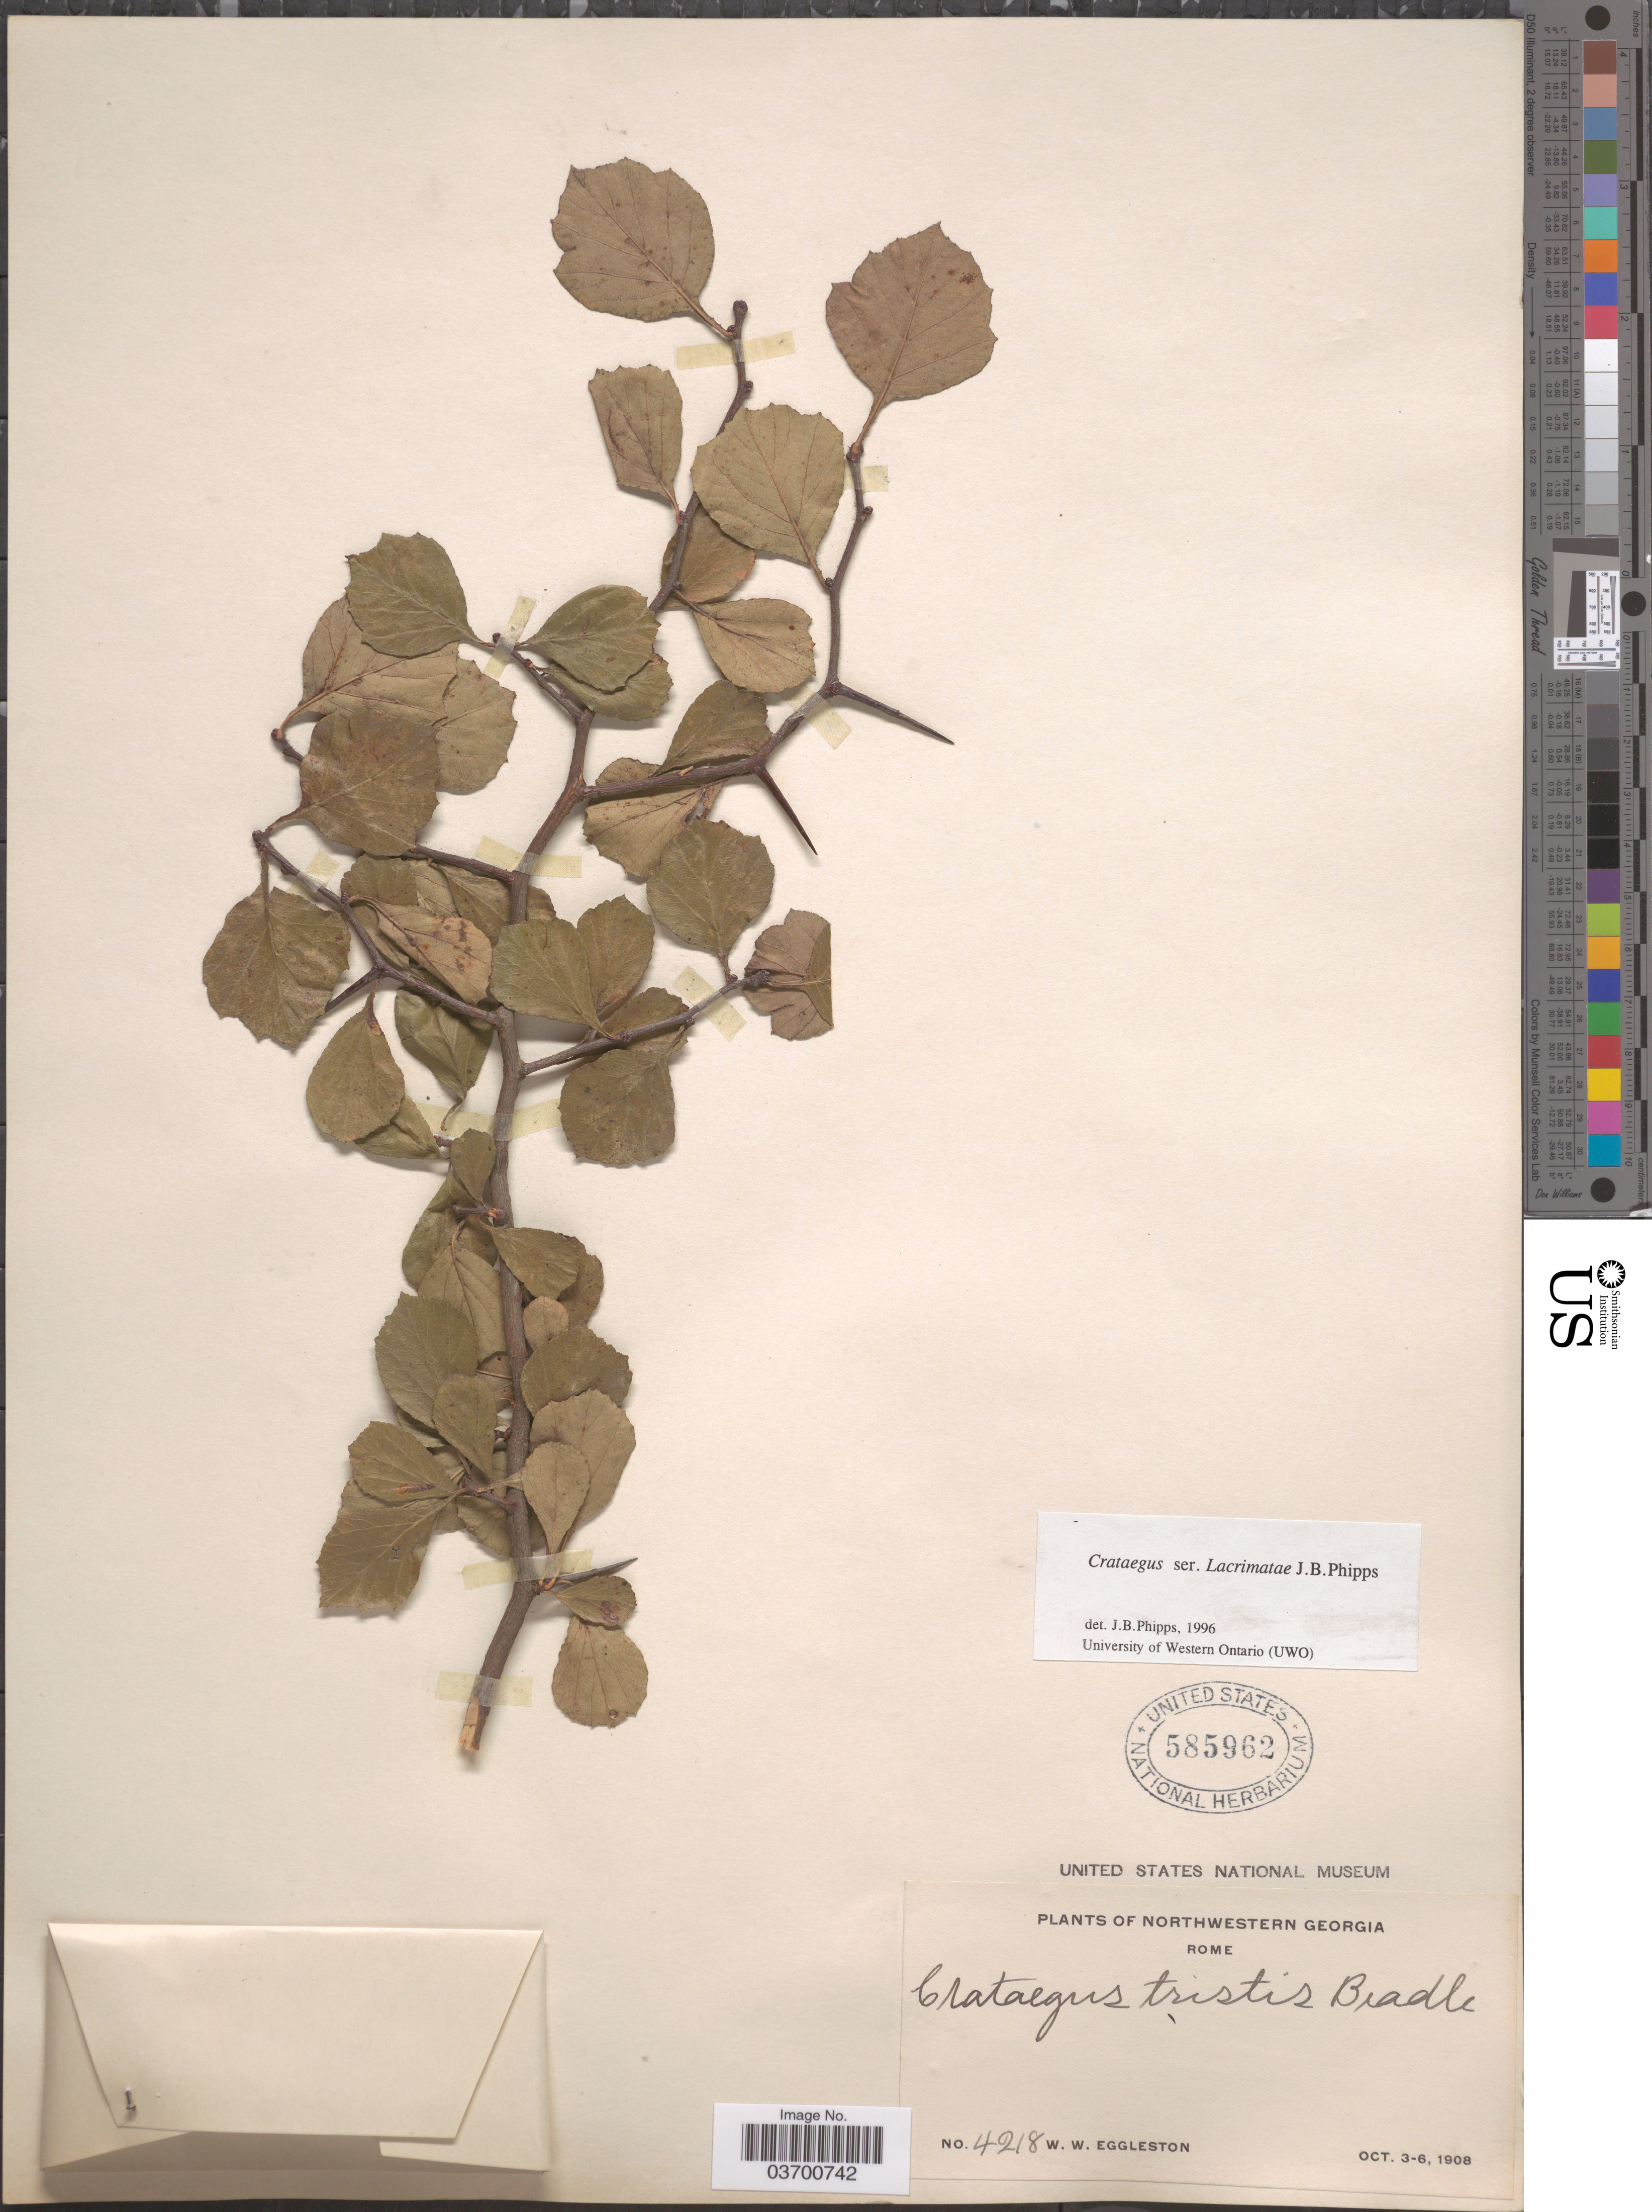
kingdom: Plantae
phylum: Tracheophyta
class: Magnoliopsida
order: Rosales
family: Rosaceae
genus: Crataegus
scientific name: Crataegus tristis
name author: Beadle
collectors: W. W. Eggleston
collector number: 4218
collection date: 1908-10-03/1908-10-06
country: United States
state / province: Georgia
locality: Northwestern Georgia. Rome.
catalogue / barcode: US 585962